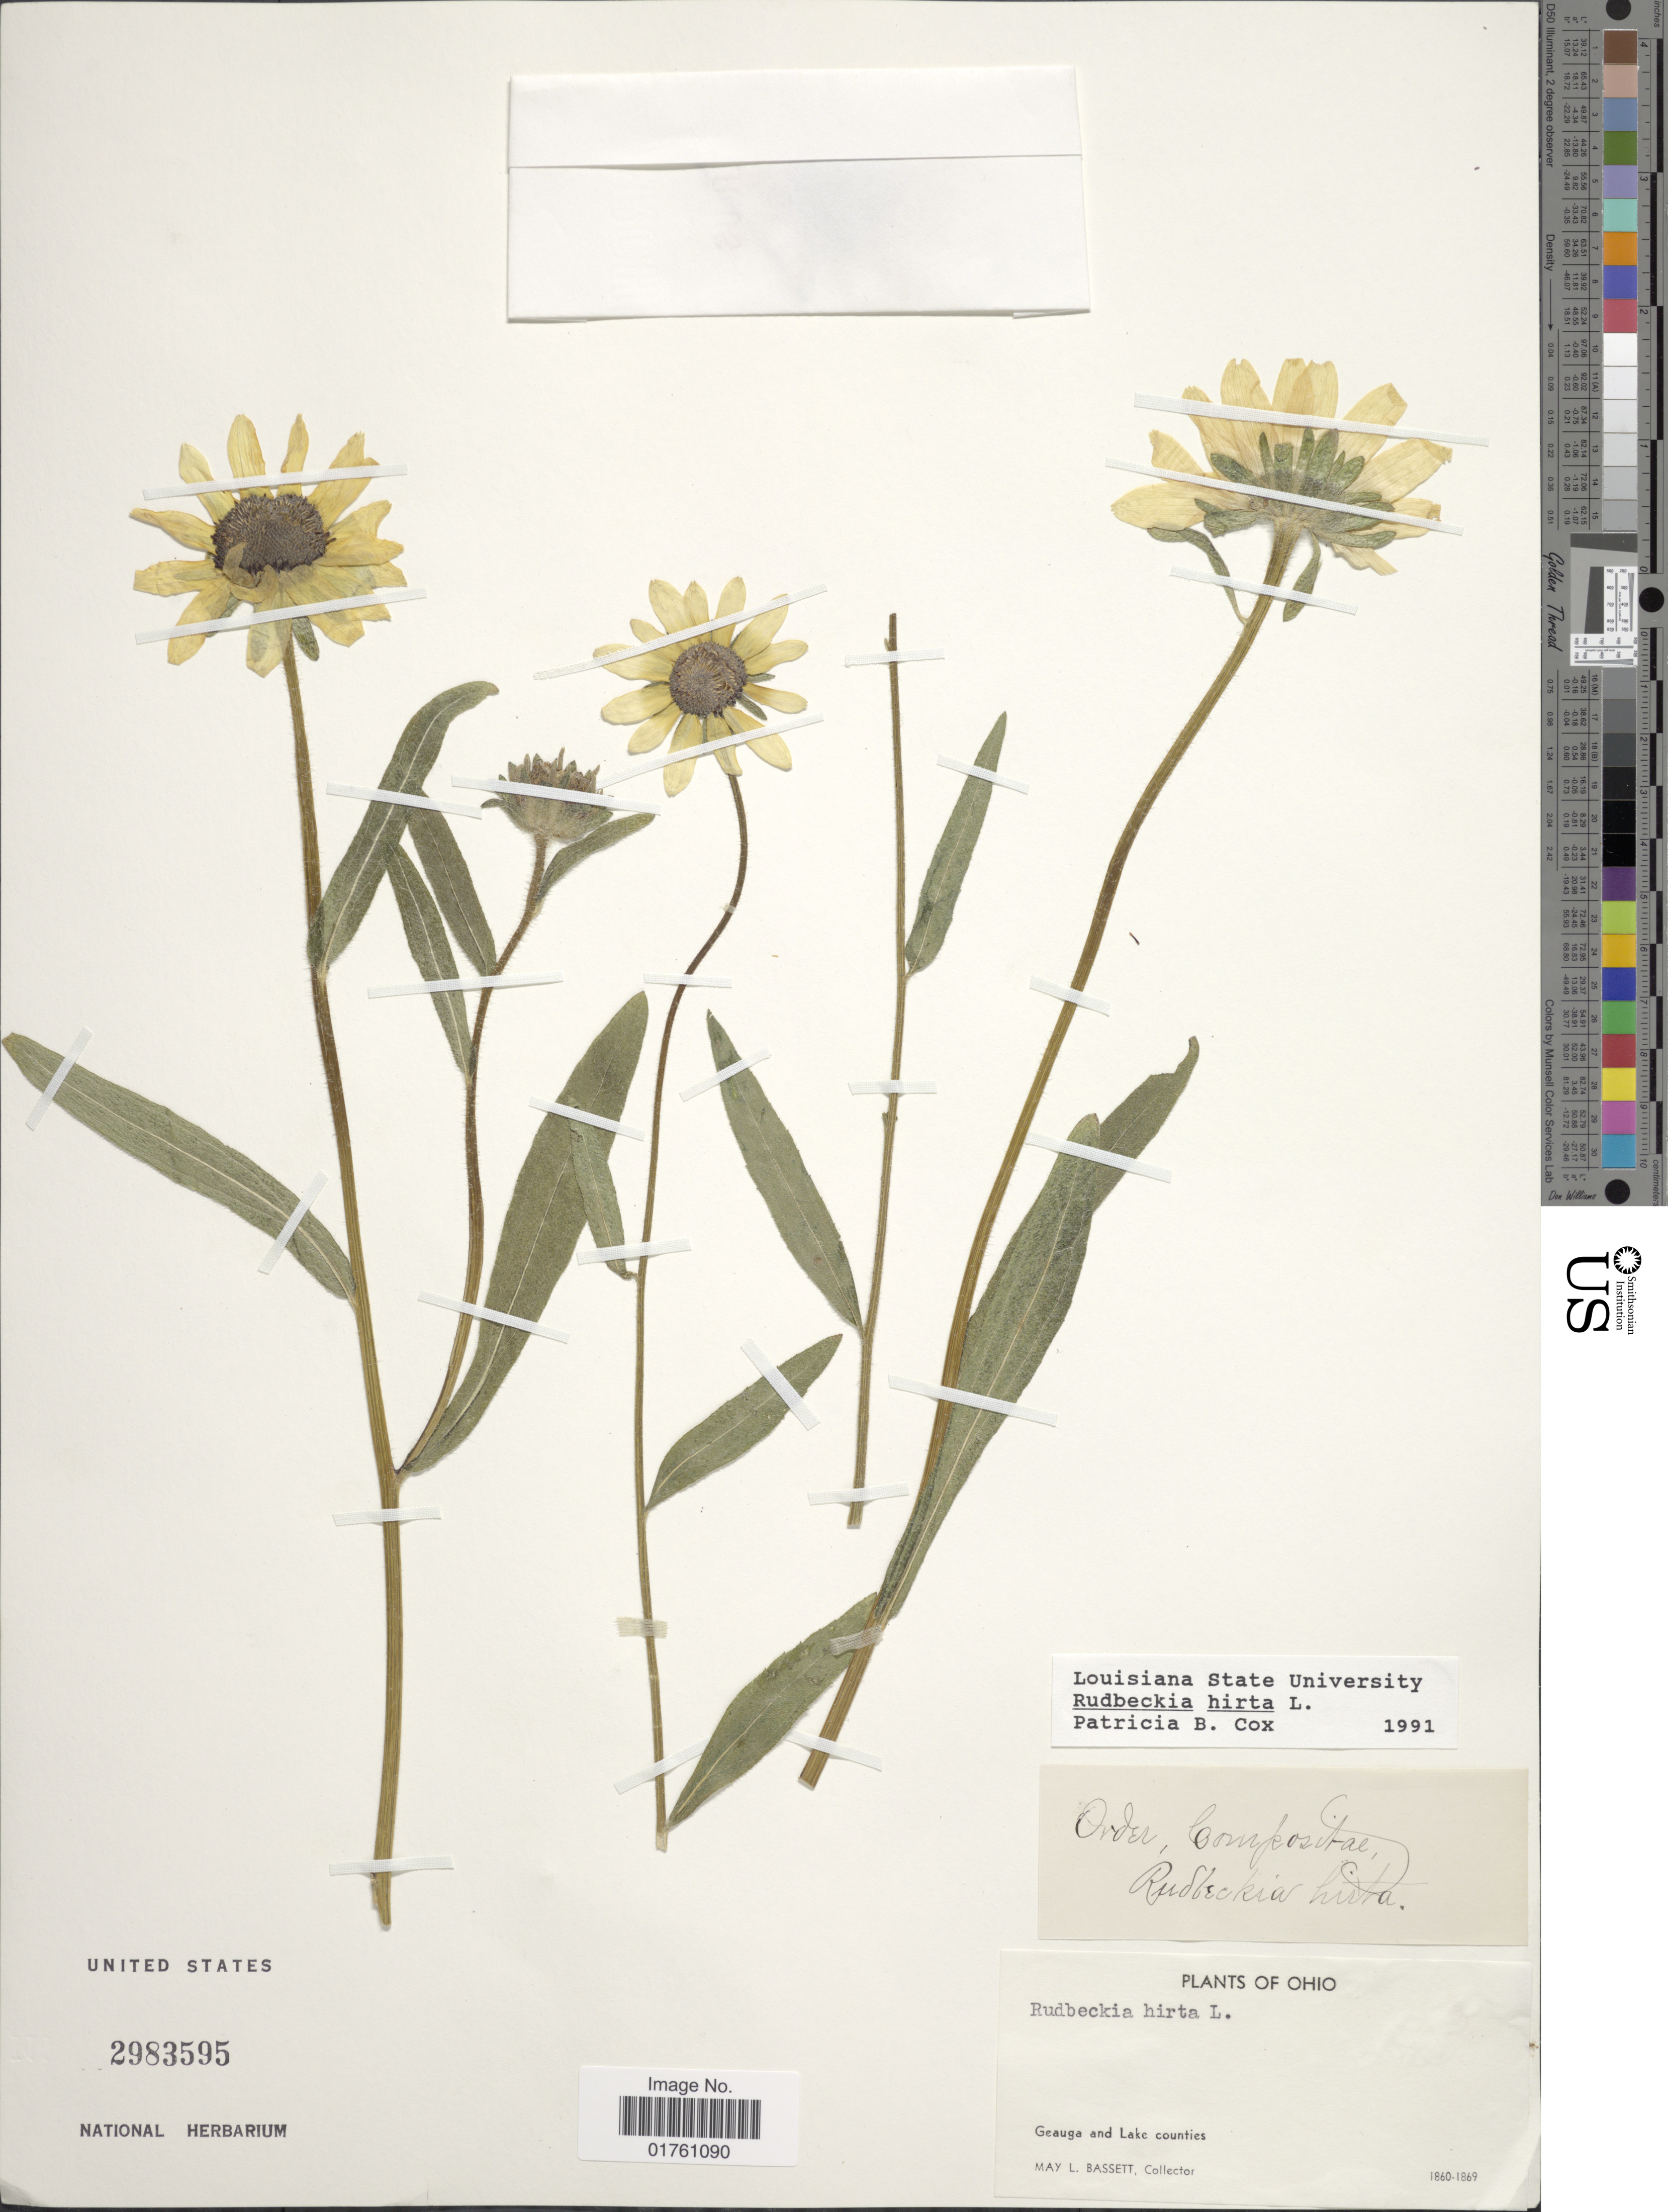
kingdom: Plantae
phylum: Tracheophyta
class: Magnoliopsida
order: Asterales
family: Asteraceae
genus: Rudbeckia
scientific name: Rudbeckia hirta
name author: L.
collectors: M. L. Bassett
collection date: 1860/1869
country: United States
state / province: Ohio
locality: Geauga and Lake counties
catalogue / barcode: US 2983595